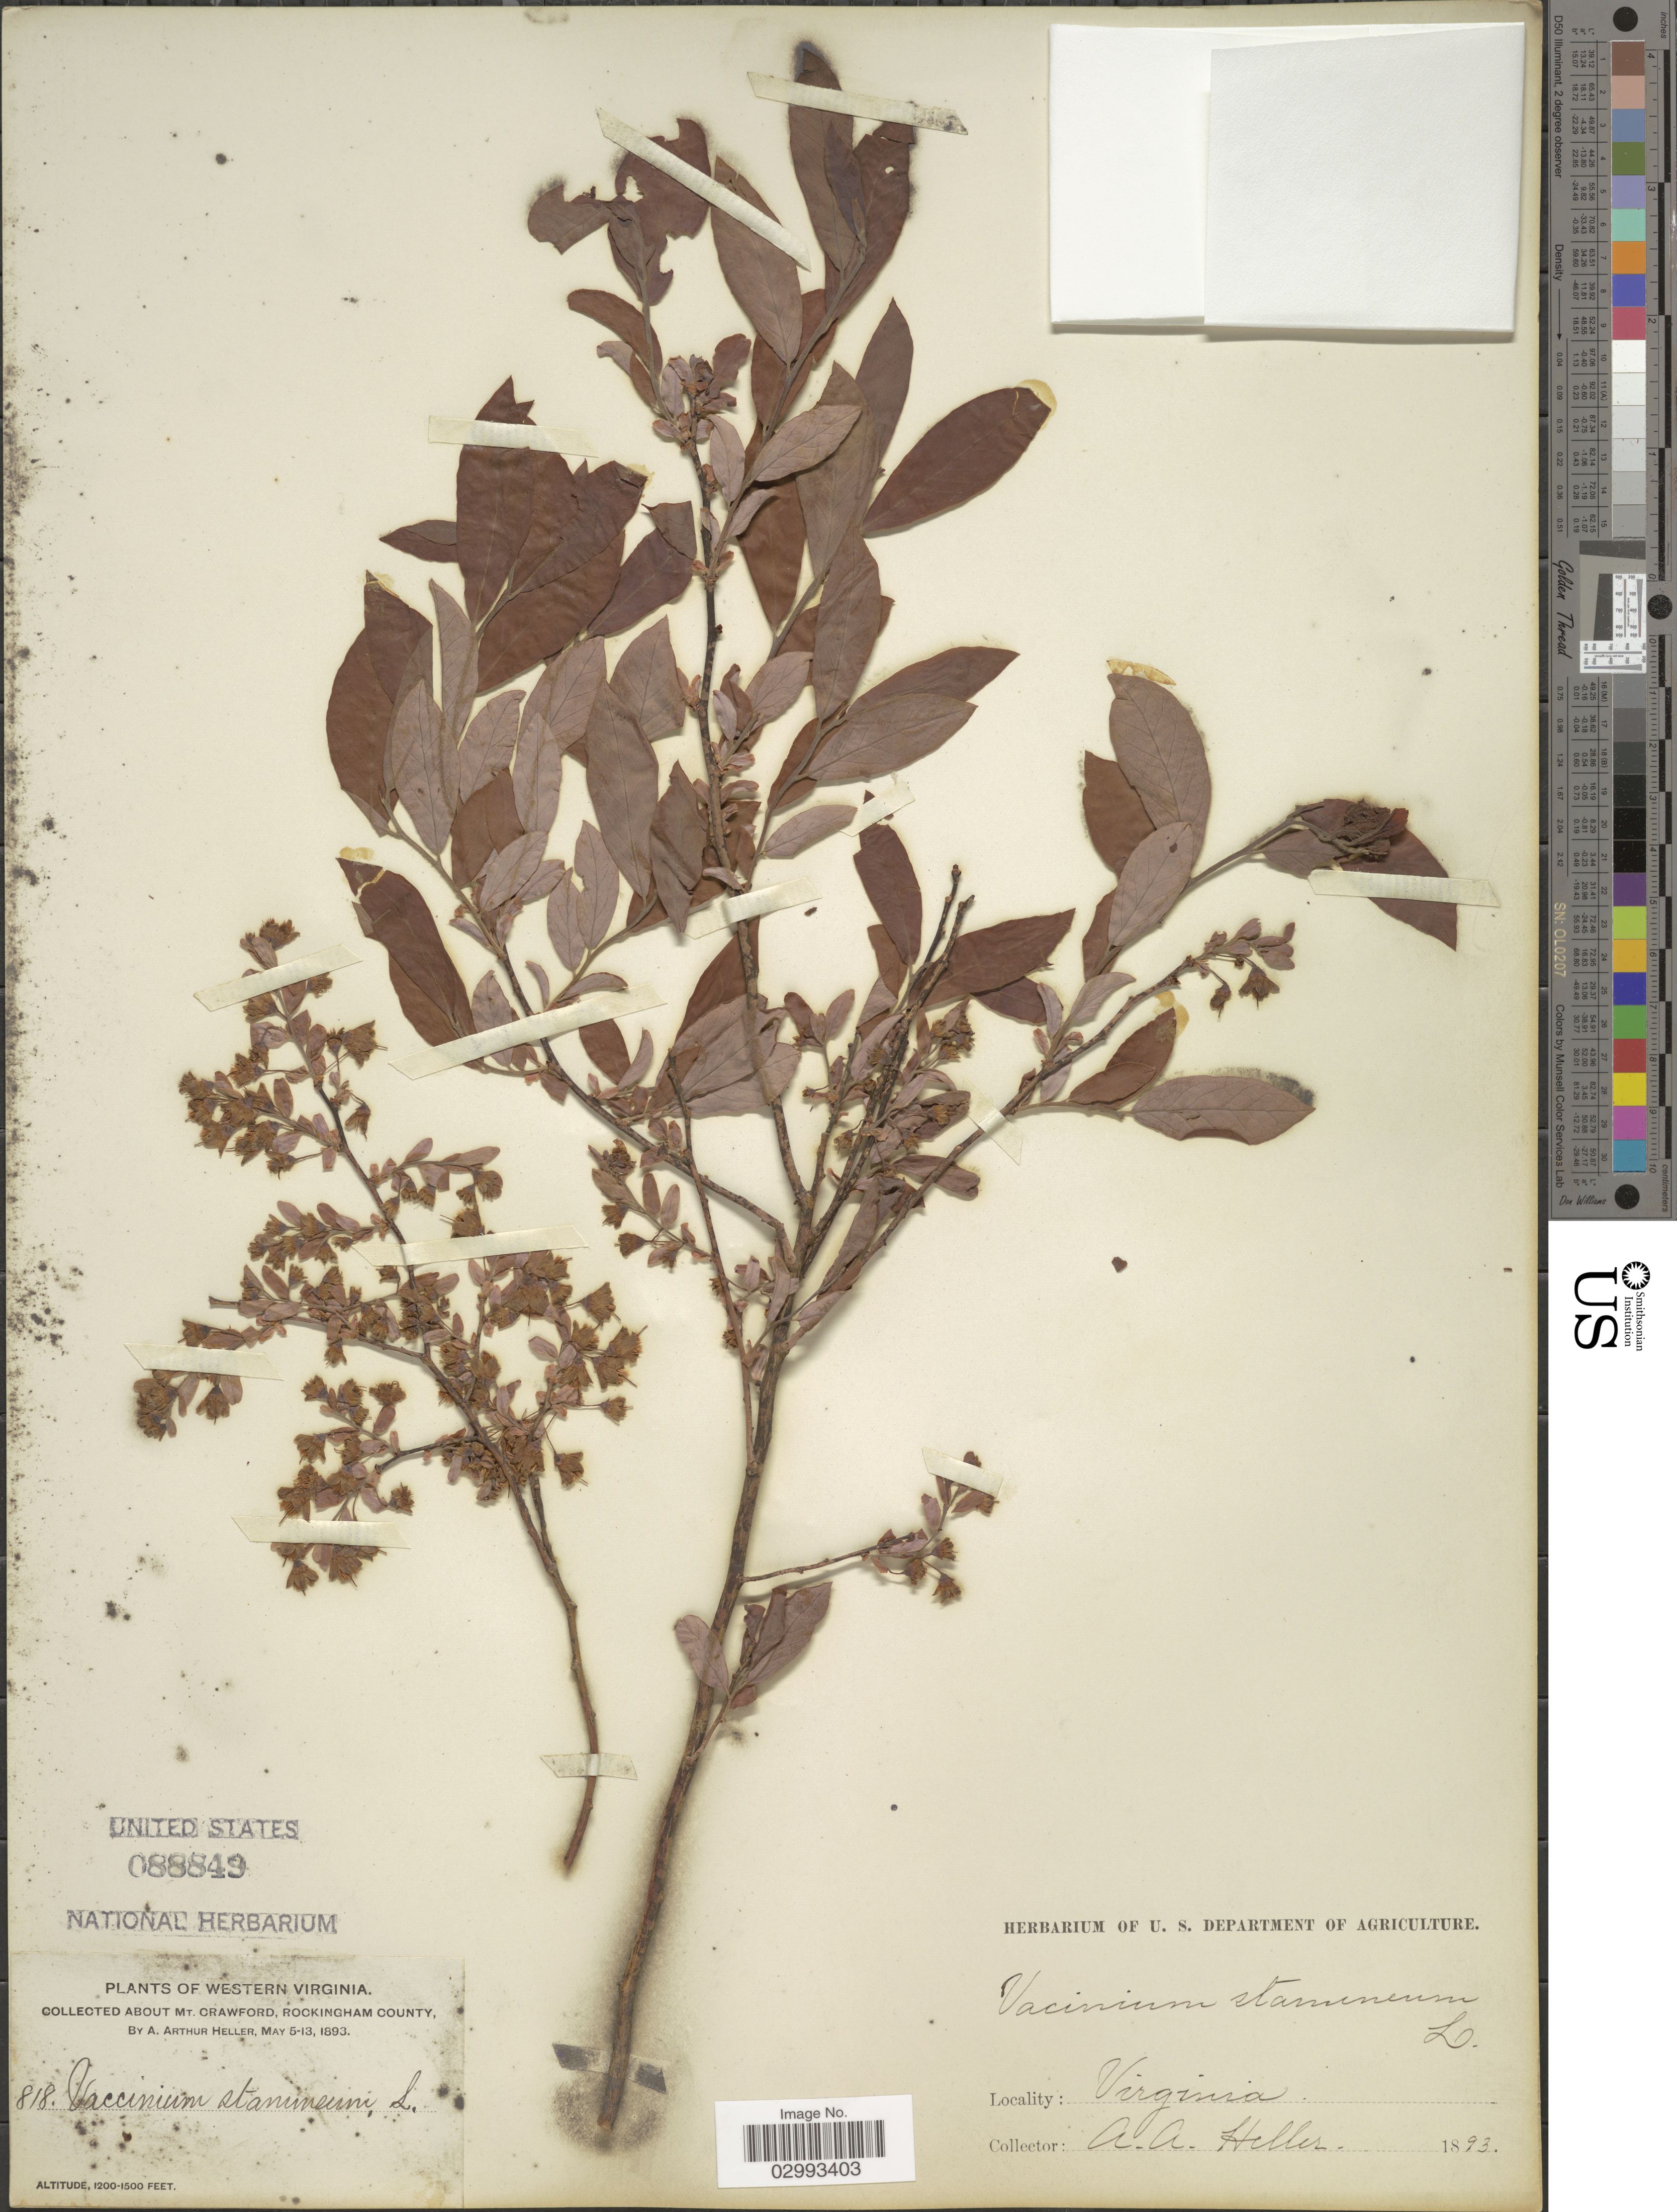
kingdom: Plantae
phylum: Tracheophyta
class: Magnoliopsida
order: Ericales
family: Ericaceae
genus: Polycodium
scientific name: Polycodium stamineum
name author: (L.) Greene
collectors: A. A. Heller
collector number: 818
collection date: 1893-05-05/1893-05-13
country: United States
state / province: Virginia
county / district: Rockingham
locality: Western Virginia, about Mt. Crawford, Rockingham County.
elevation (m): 366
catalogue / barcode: US 88849